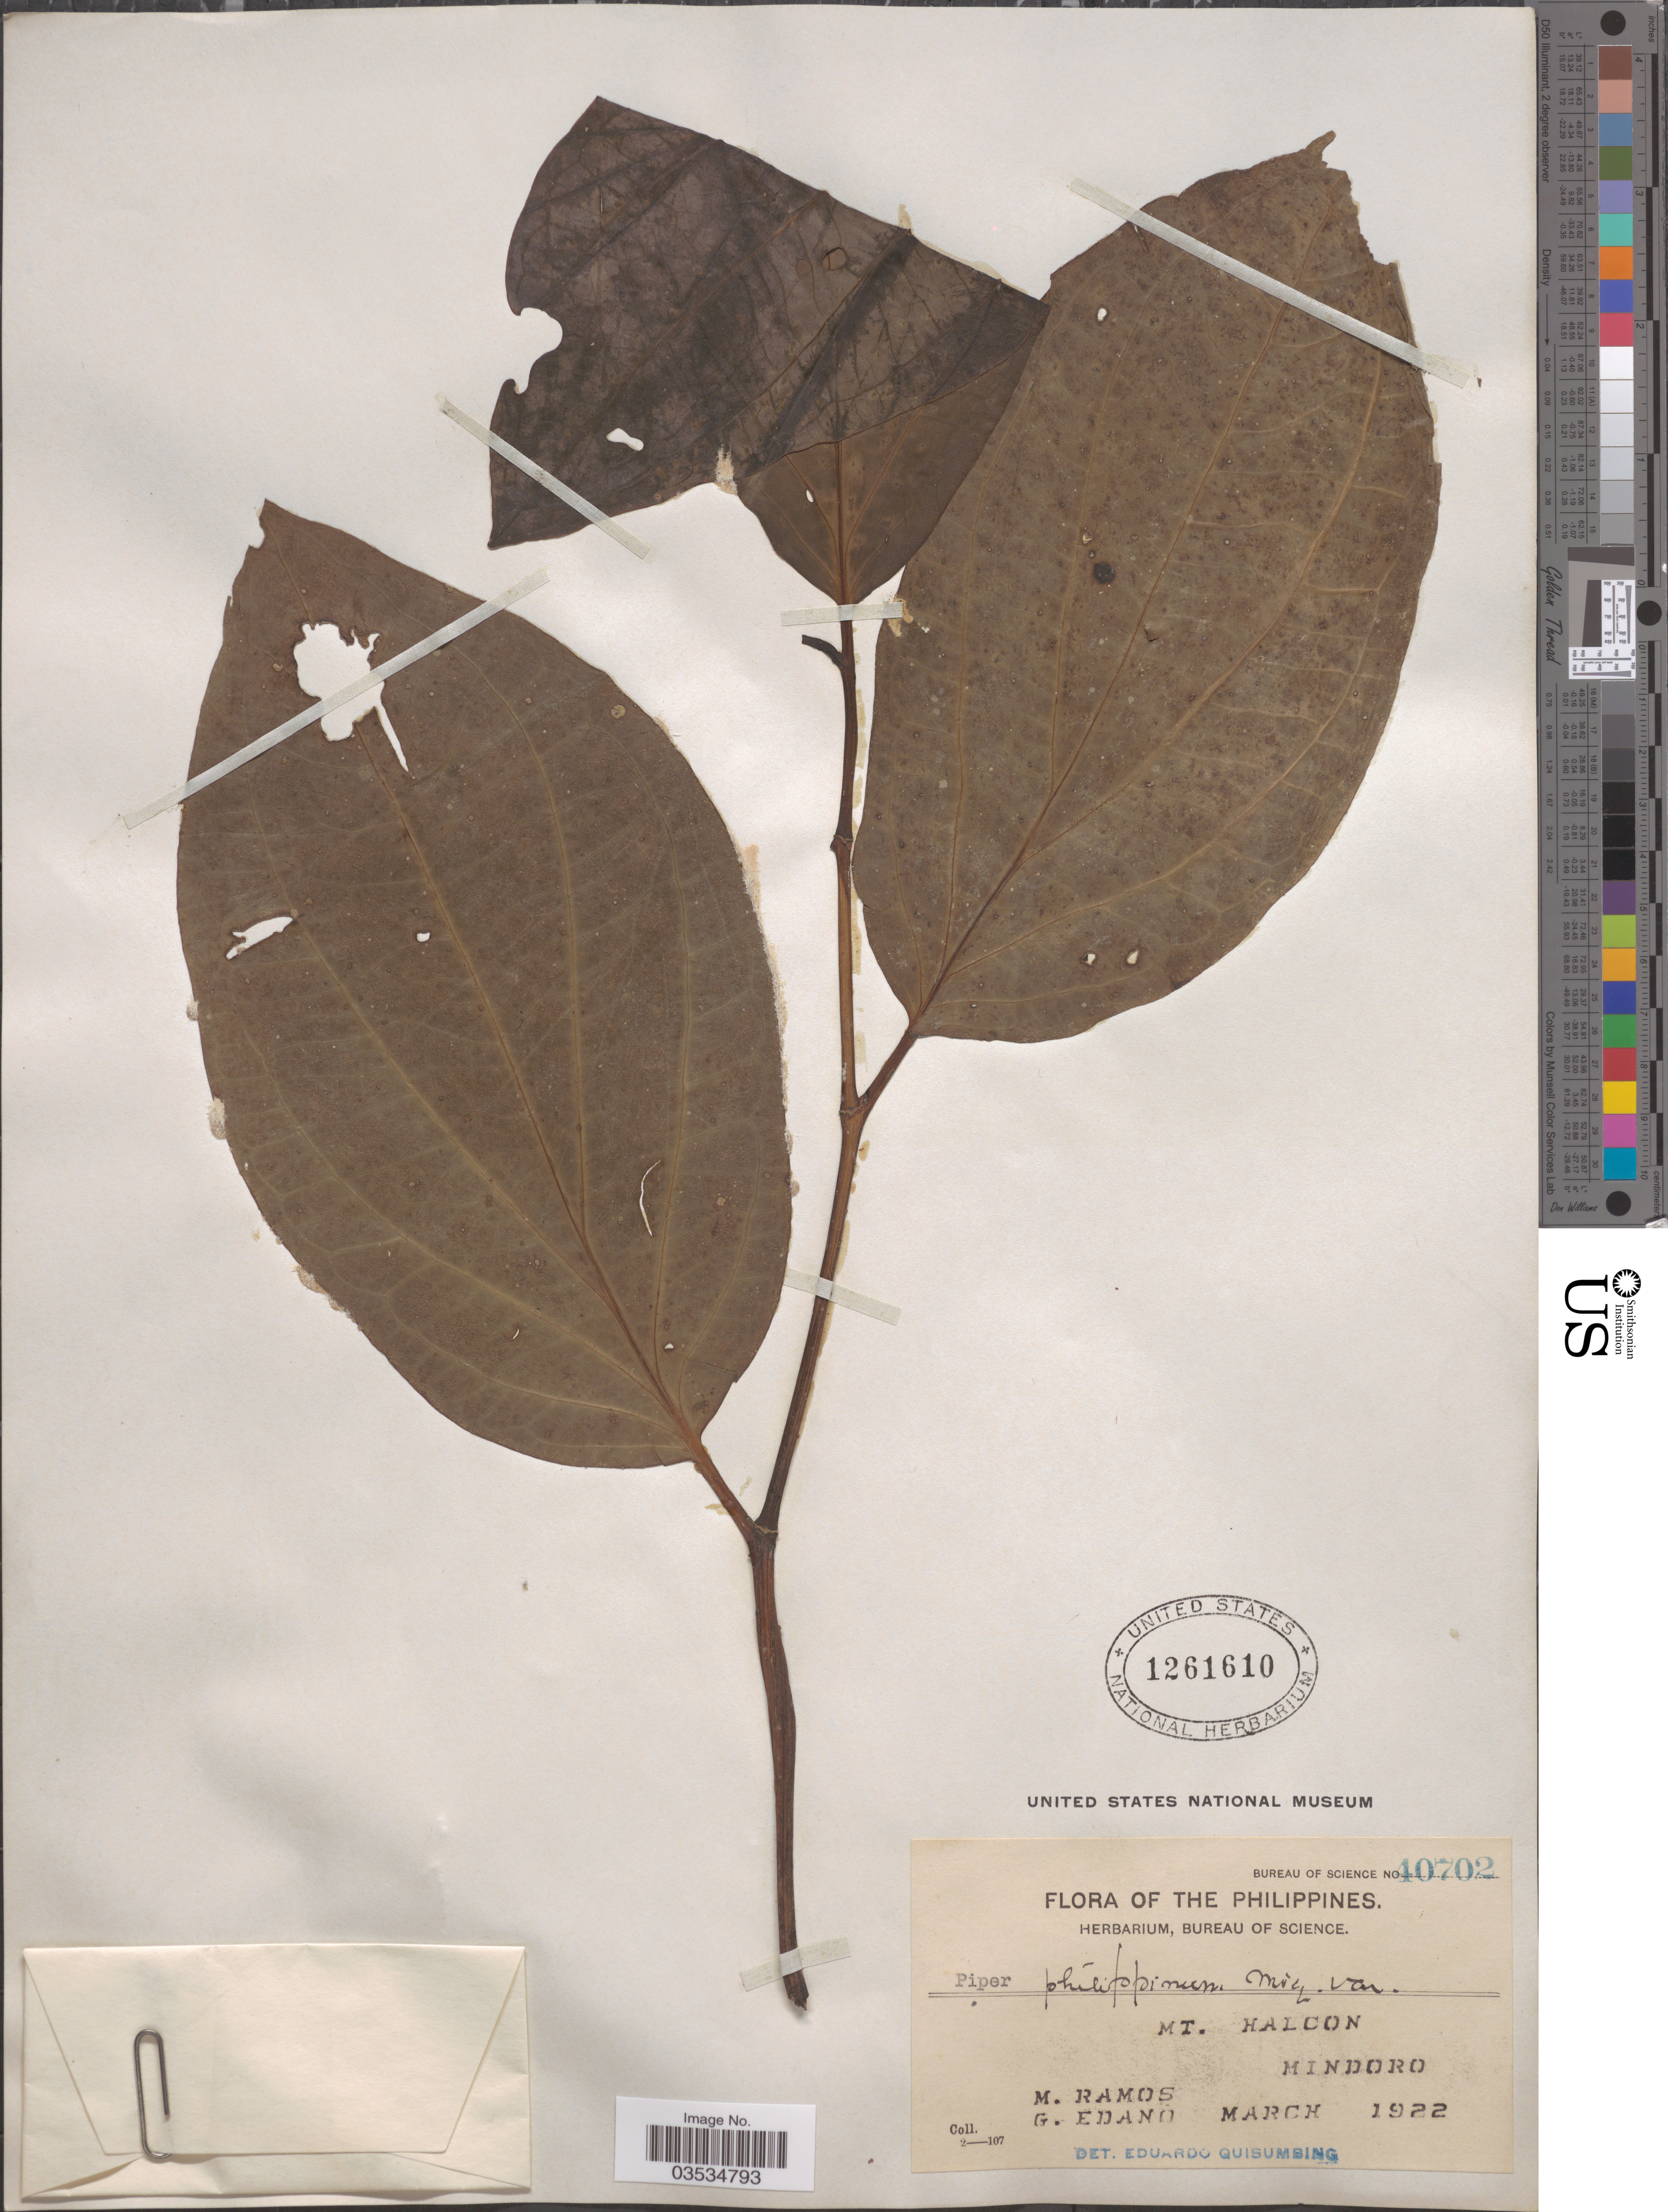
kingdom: Plantae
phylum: Tracheophyta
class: Magnoliopsida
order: Piperales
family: Piperaceae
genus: Piper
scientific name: Piper philippinum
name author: Miq.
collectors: M. Ramos & G. Edaño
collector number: Bureau of Science 40702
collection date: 1922-03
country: Philippines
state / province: Mimaropa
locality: Mt. Halcon. Mindoro.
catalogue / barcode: US 1261610